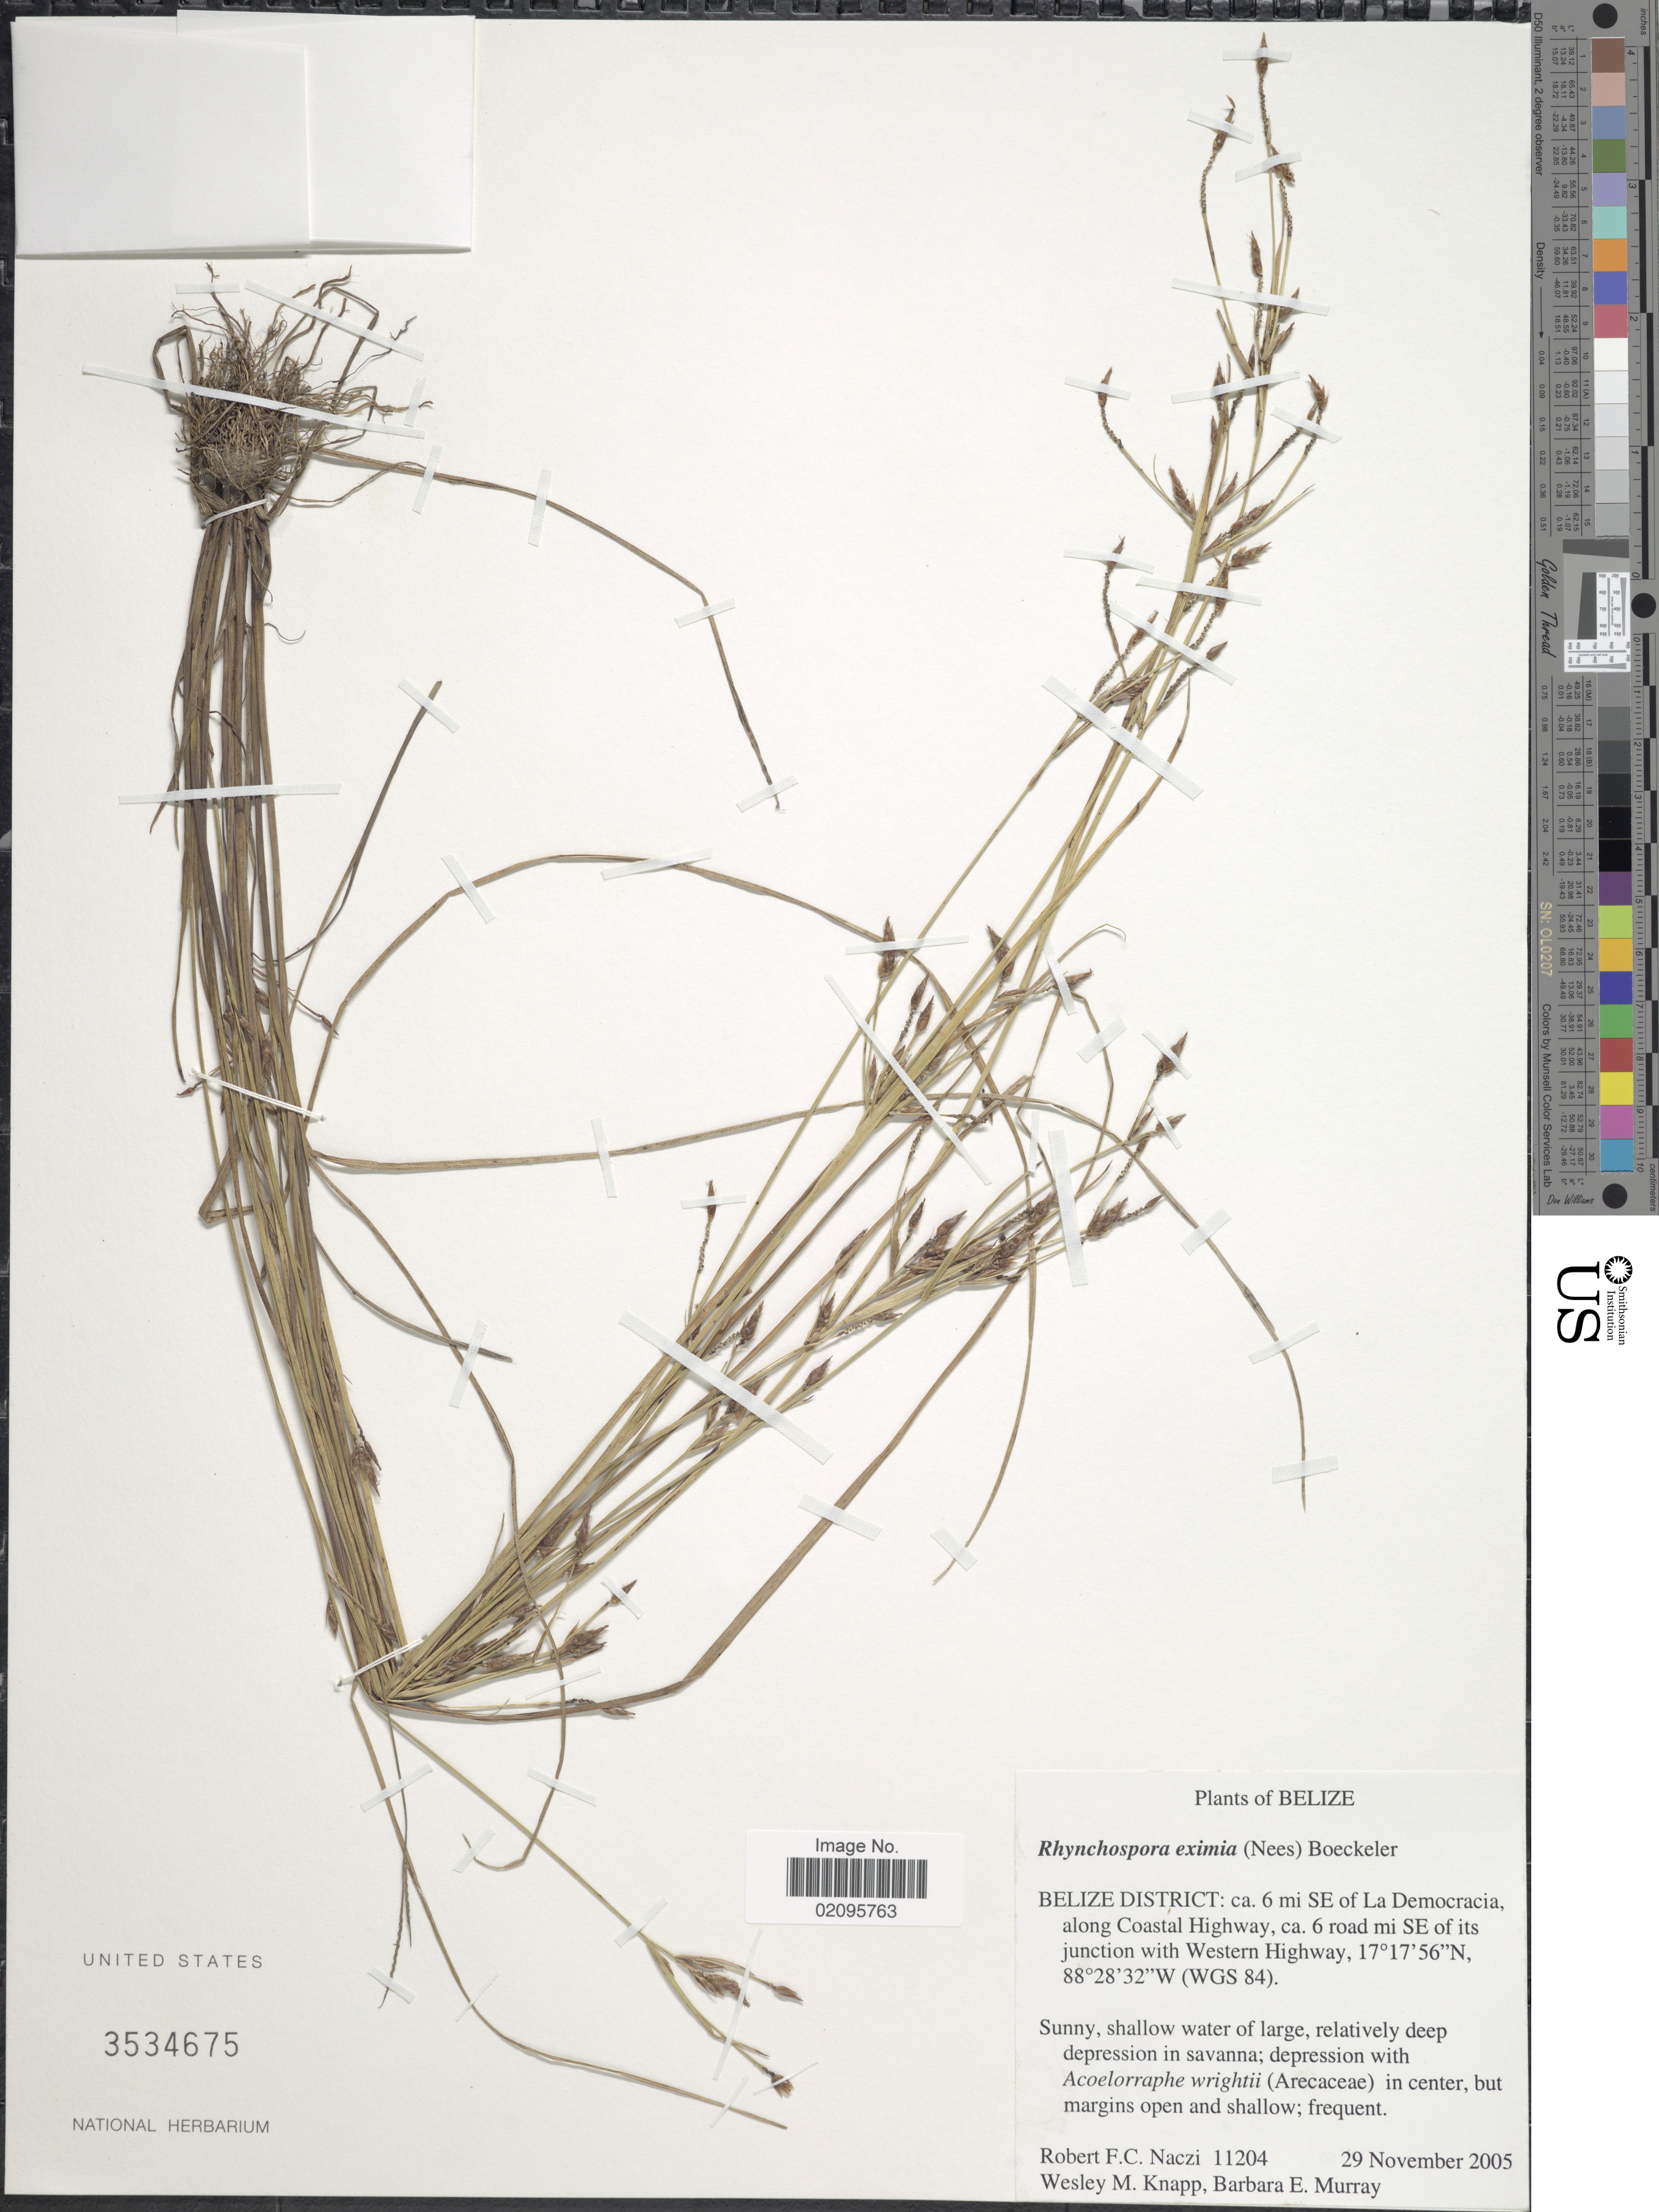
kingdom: Plantae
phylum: Tracheophyta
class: Liliopsida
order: Poales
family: Cyperaceae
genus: Rhynchospora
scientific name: Rhynchospora eximia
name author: (Nees) Boeckeler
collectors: R. F. C. Naczi, W. Knapp & B. Murray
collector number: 11204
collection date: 2005-11-29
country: Belize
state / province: Belize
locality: Ca. 6 mi SE of La Democracia, along Coastal Highway, ca. 6 road mi SE of its junction with Western Highway, (WGS 84).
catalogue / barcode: US 3534675